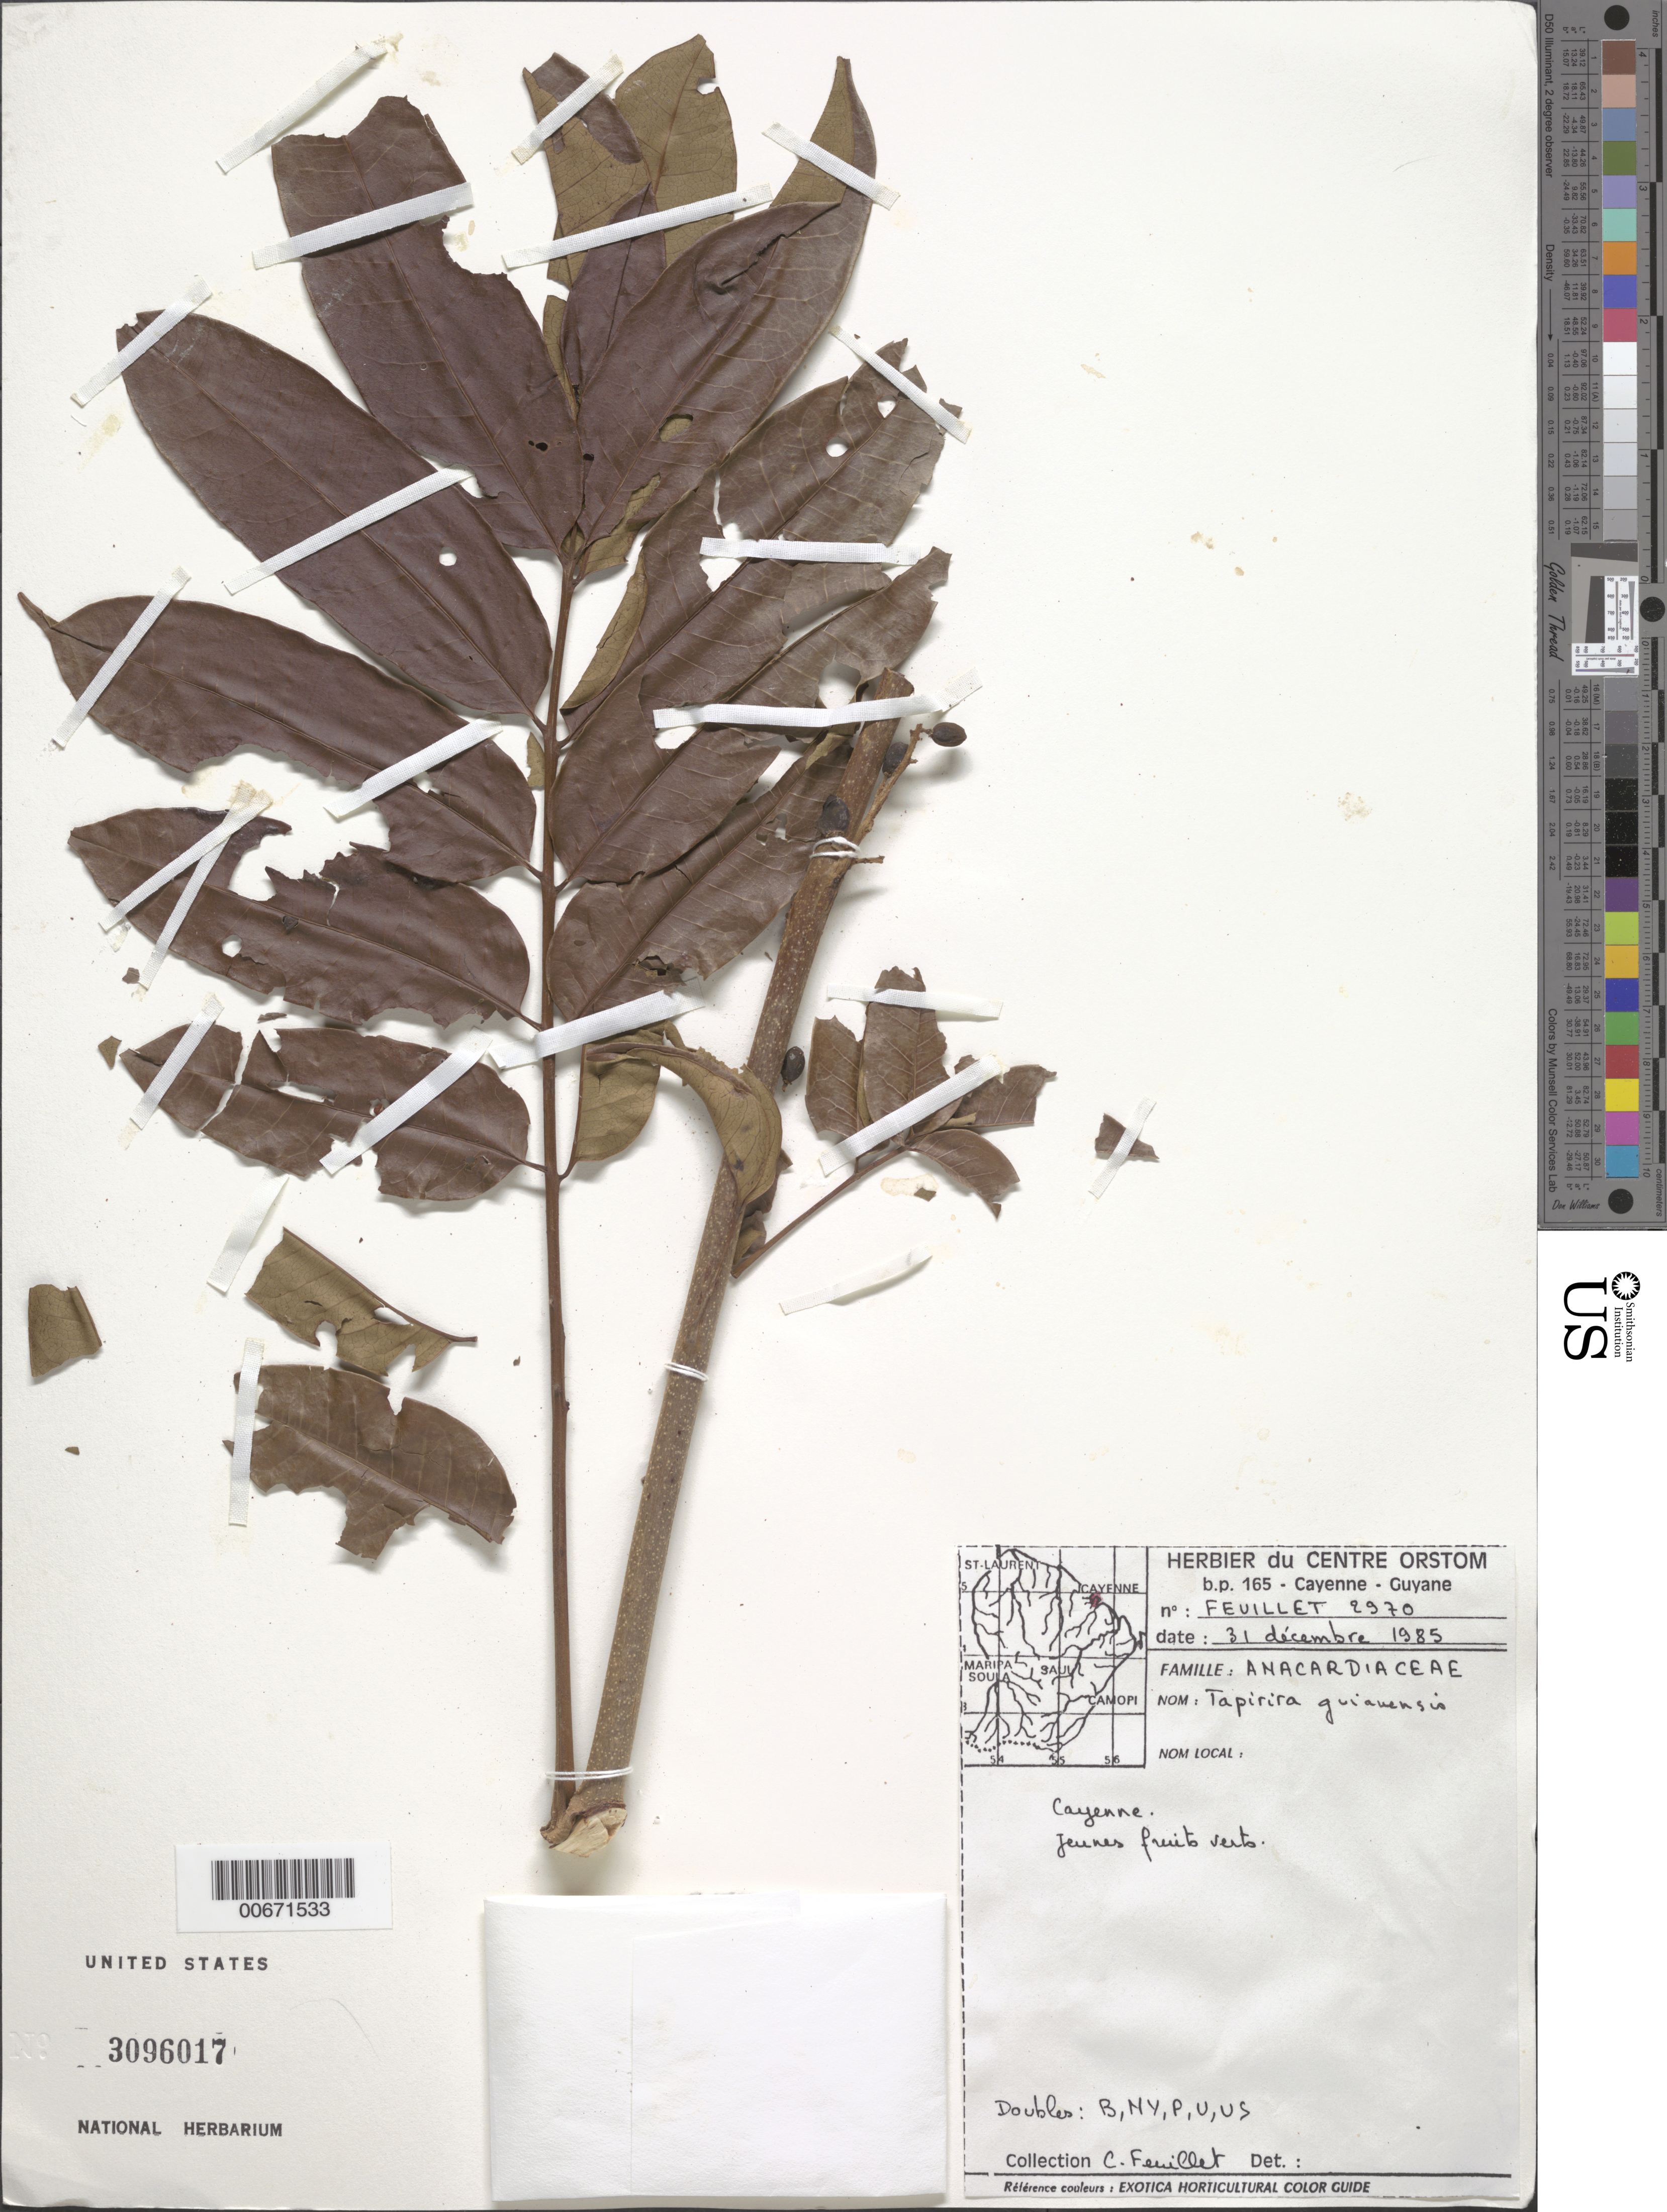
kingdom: Plantae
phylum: Tracheophyta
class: Magnoliopsida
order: Sapindales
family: Anacardiaceae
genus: Tapirira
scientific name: Tapirira guianensis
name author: Aubl.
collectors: C. Feuillet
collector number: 2970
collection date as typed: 31-Dec-85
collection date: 1985-12-31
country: French Guiana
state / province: Cayenne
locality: Cayenne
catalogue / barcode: US 3096017